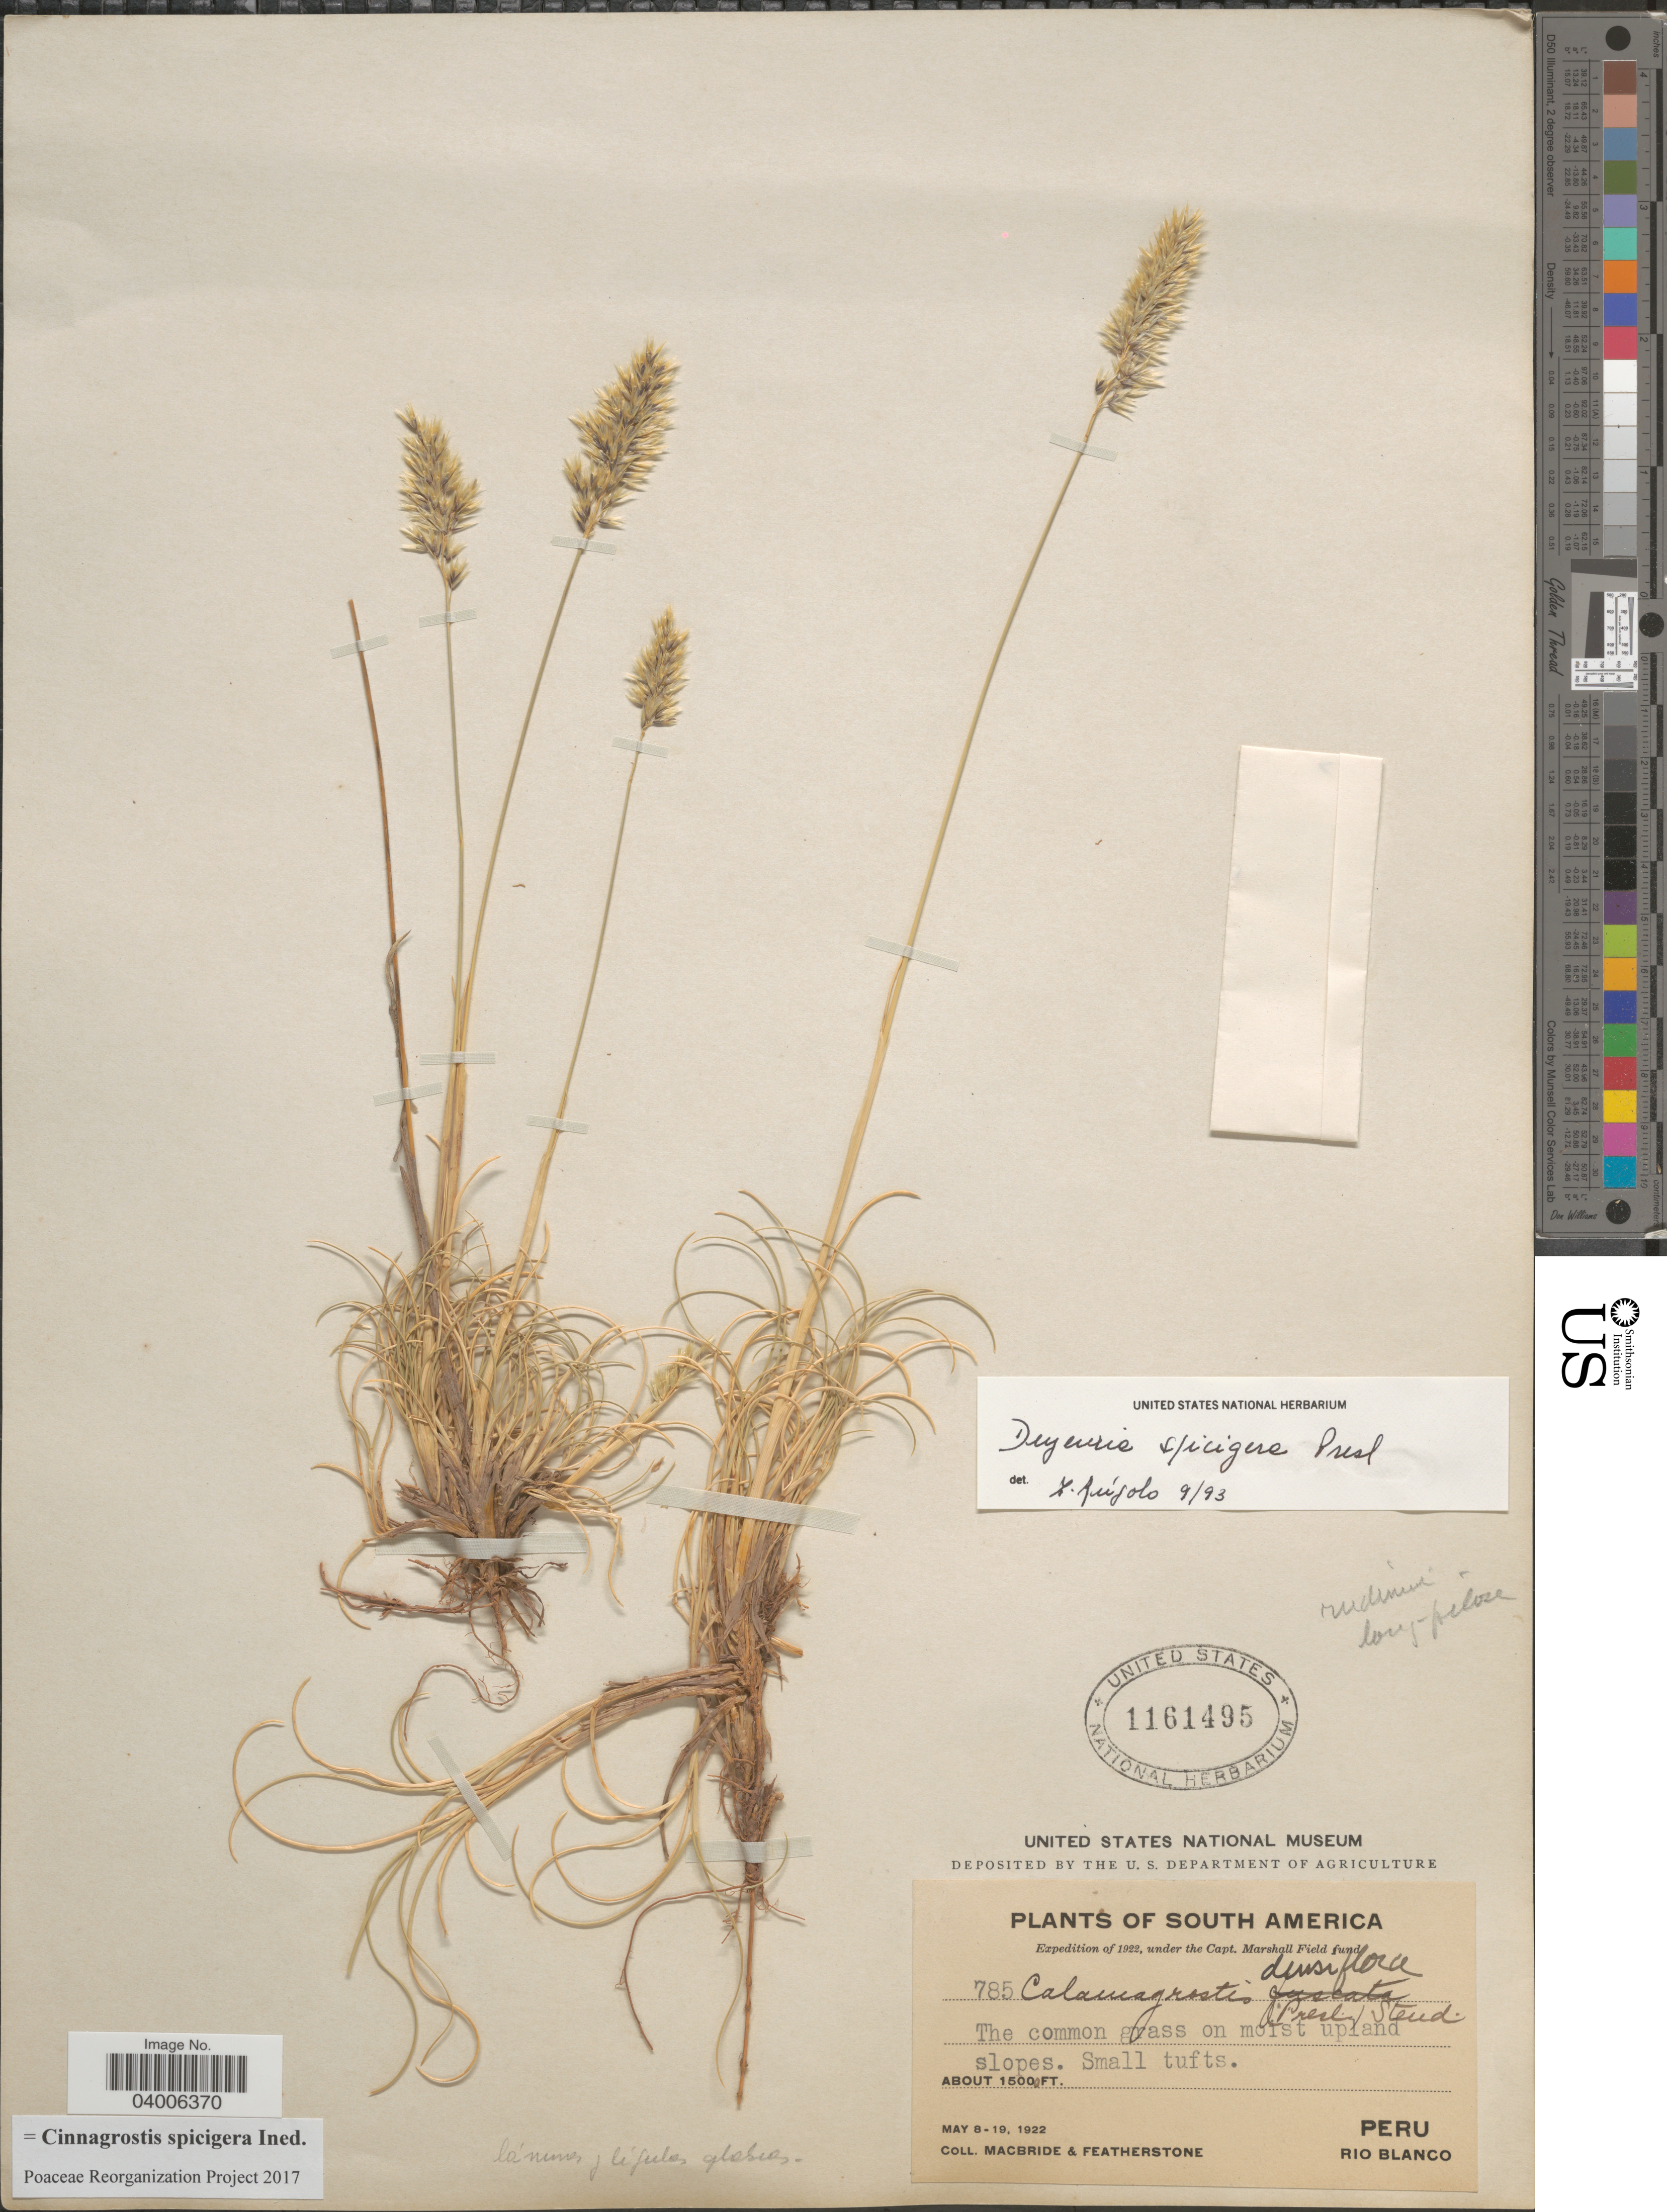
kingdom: Plantae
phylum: Tracheophyta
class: Liliopsida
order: Poales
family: Poaceae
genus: Cinnagrostis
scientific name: Cinnagrostis spicigera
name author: (J. Presl) P.M. Peterson et al.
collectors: Macbride, -- & -. Featherstone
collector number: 785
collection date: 1922-05-08/1922-05-19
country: Peru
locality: The common grass on moist upland slopes. Rio Blanco.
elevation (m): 4572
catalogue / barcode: US 1161495